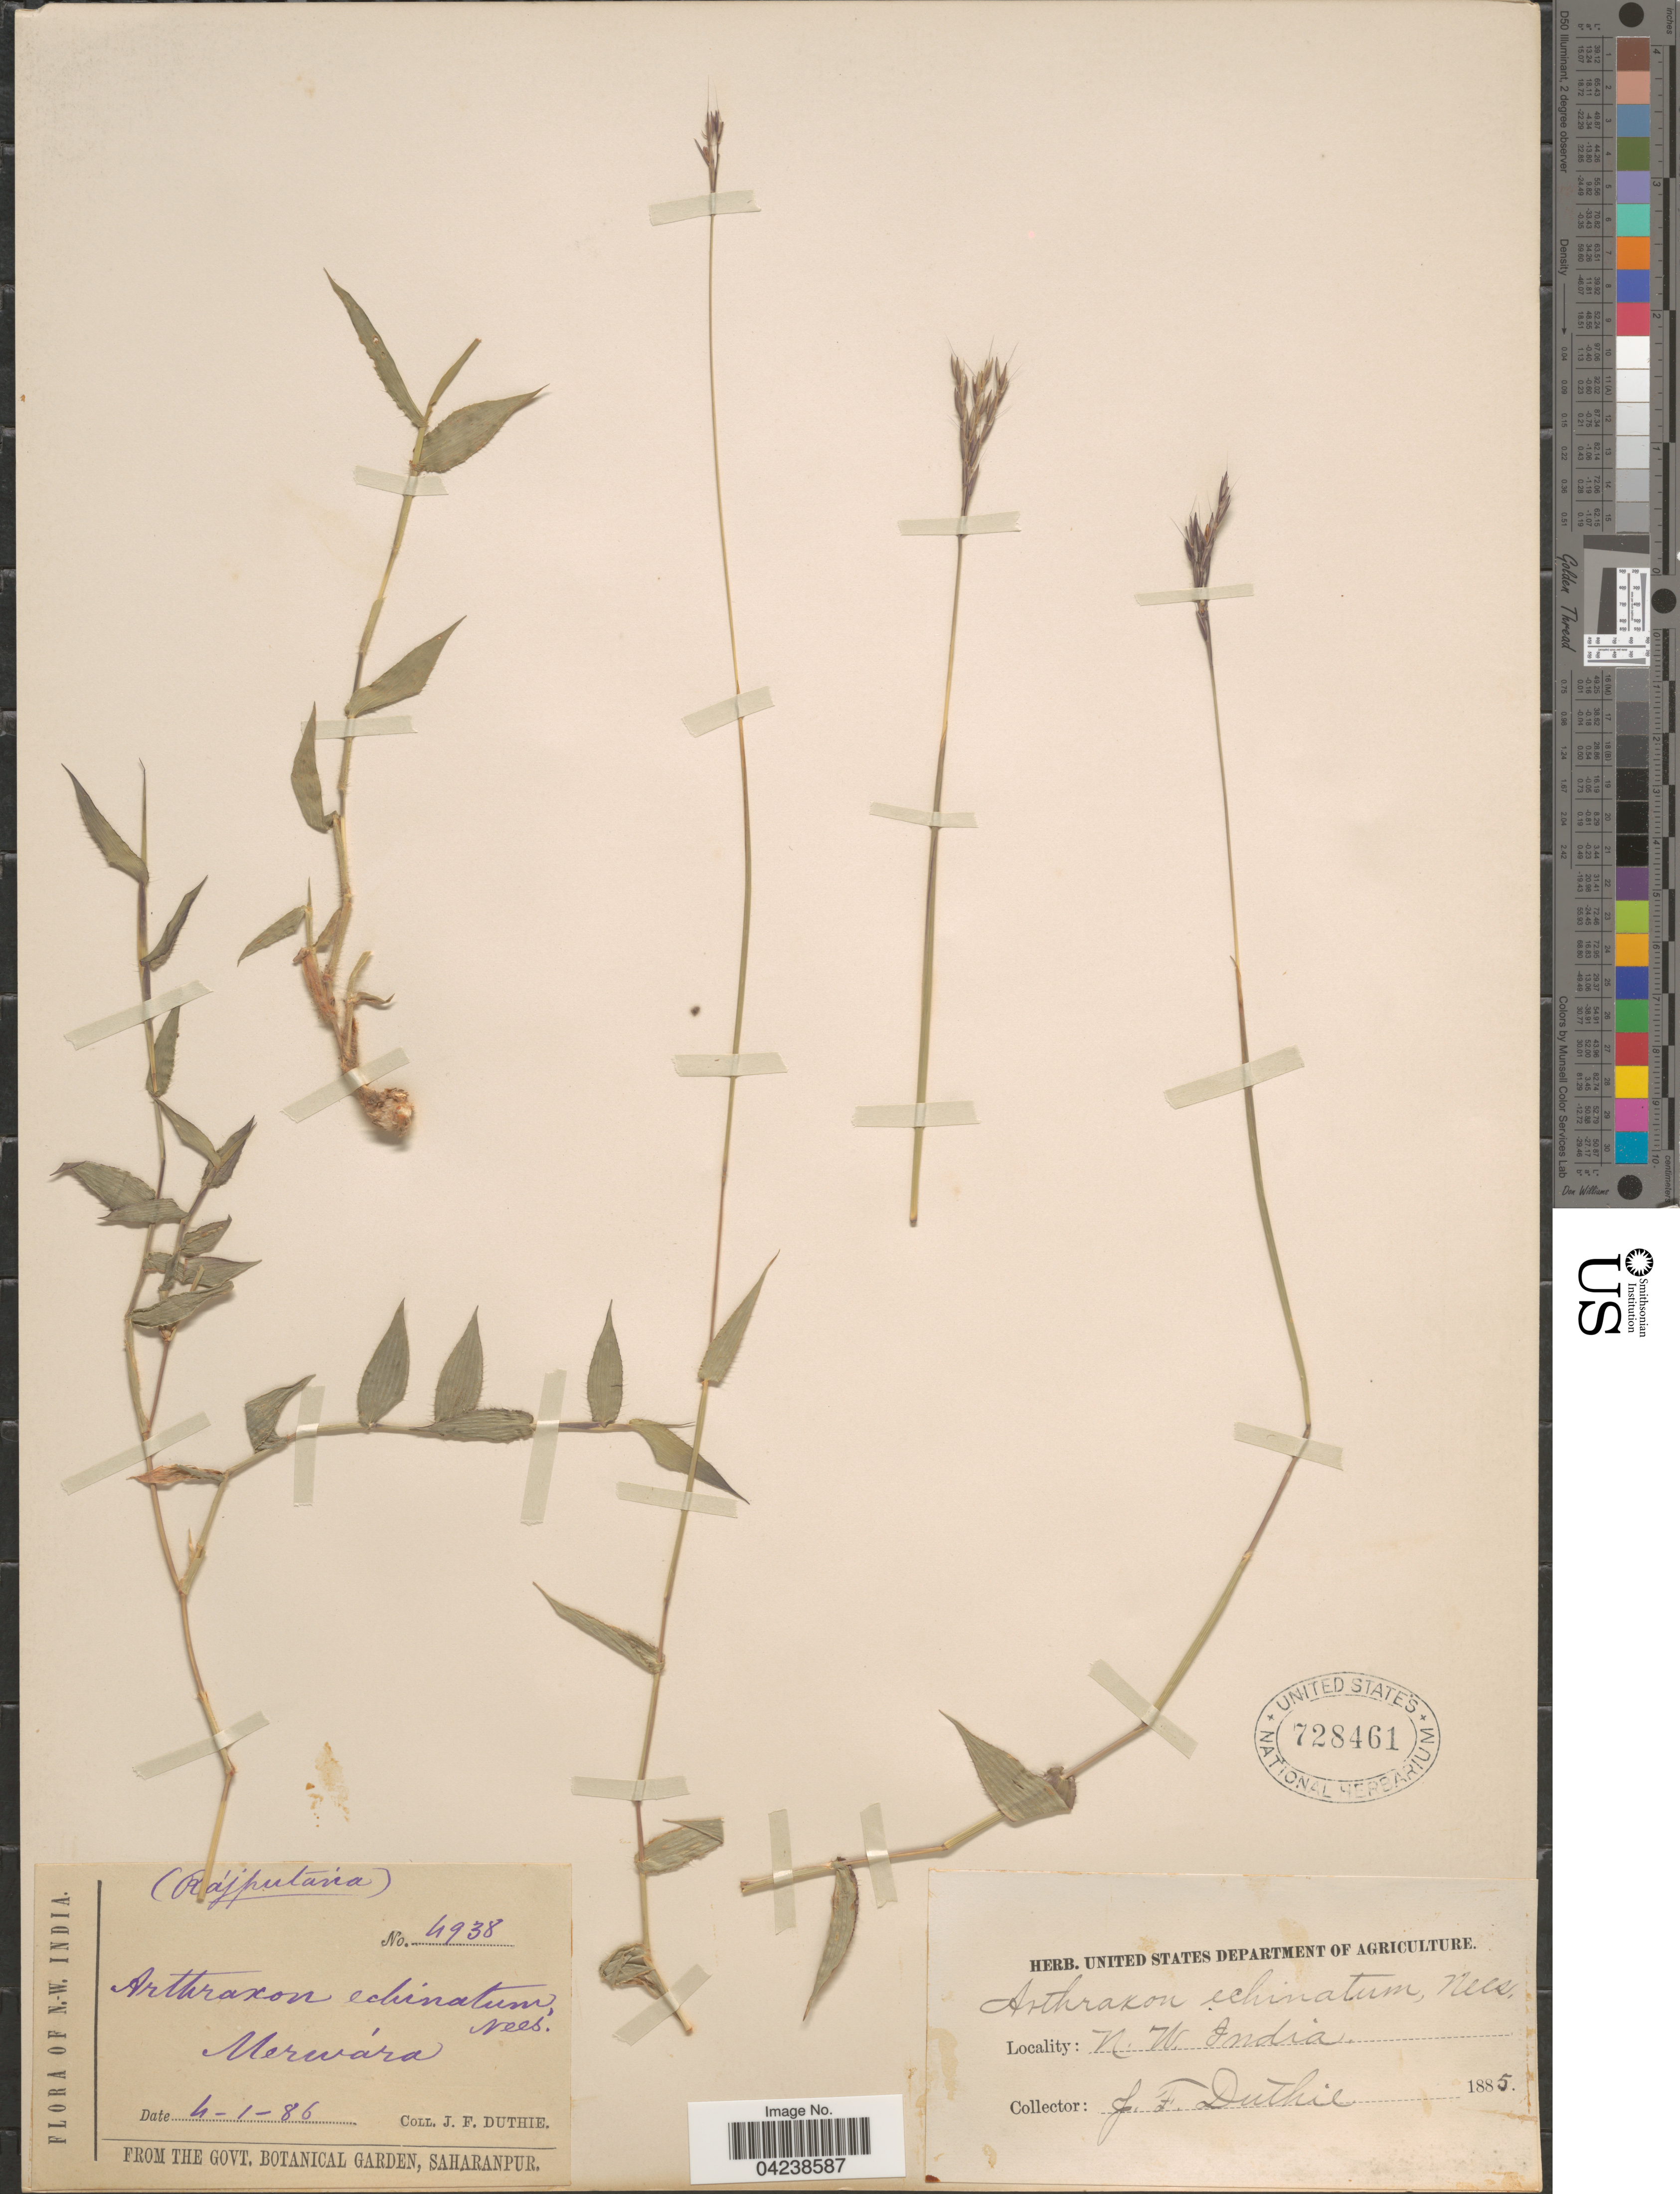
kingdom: Plantae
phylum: Tracheophyta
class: Liliopsida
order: Poales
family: Poaceae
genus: Arthraxon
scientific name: Arthraxon lanceolatus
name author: (Roxb.) Hochst.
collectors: J. F. Duthie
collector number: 4938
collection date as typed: Transcribed d/m/y: 4/1/86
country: India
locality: N.-W. India. Rájputaria. Merwára.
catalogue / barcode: US 728461